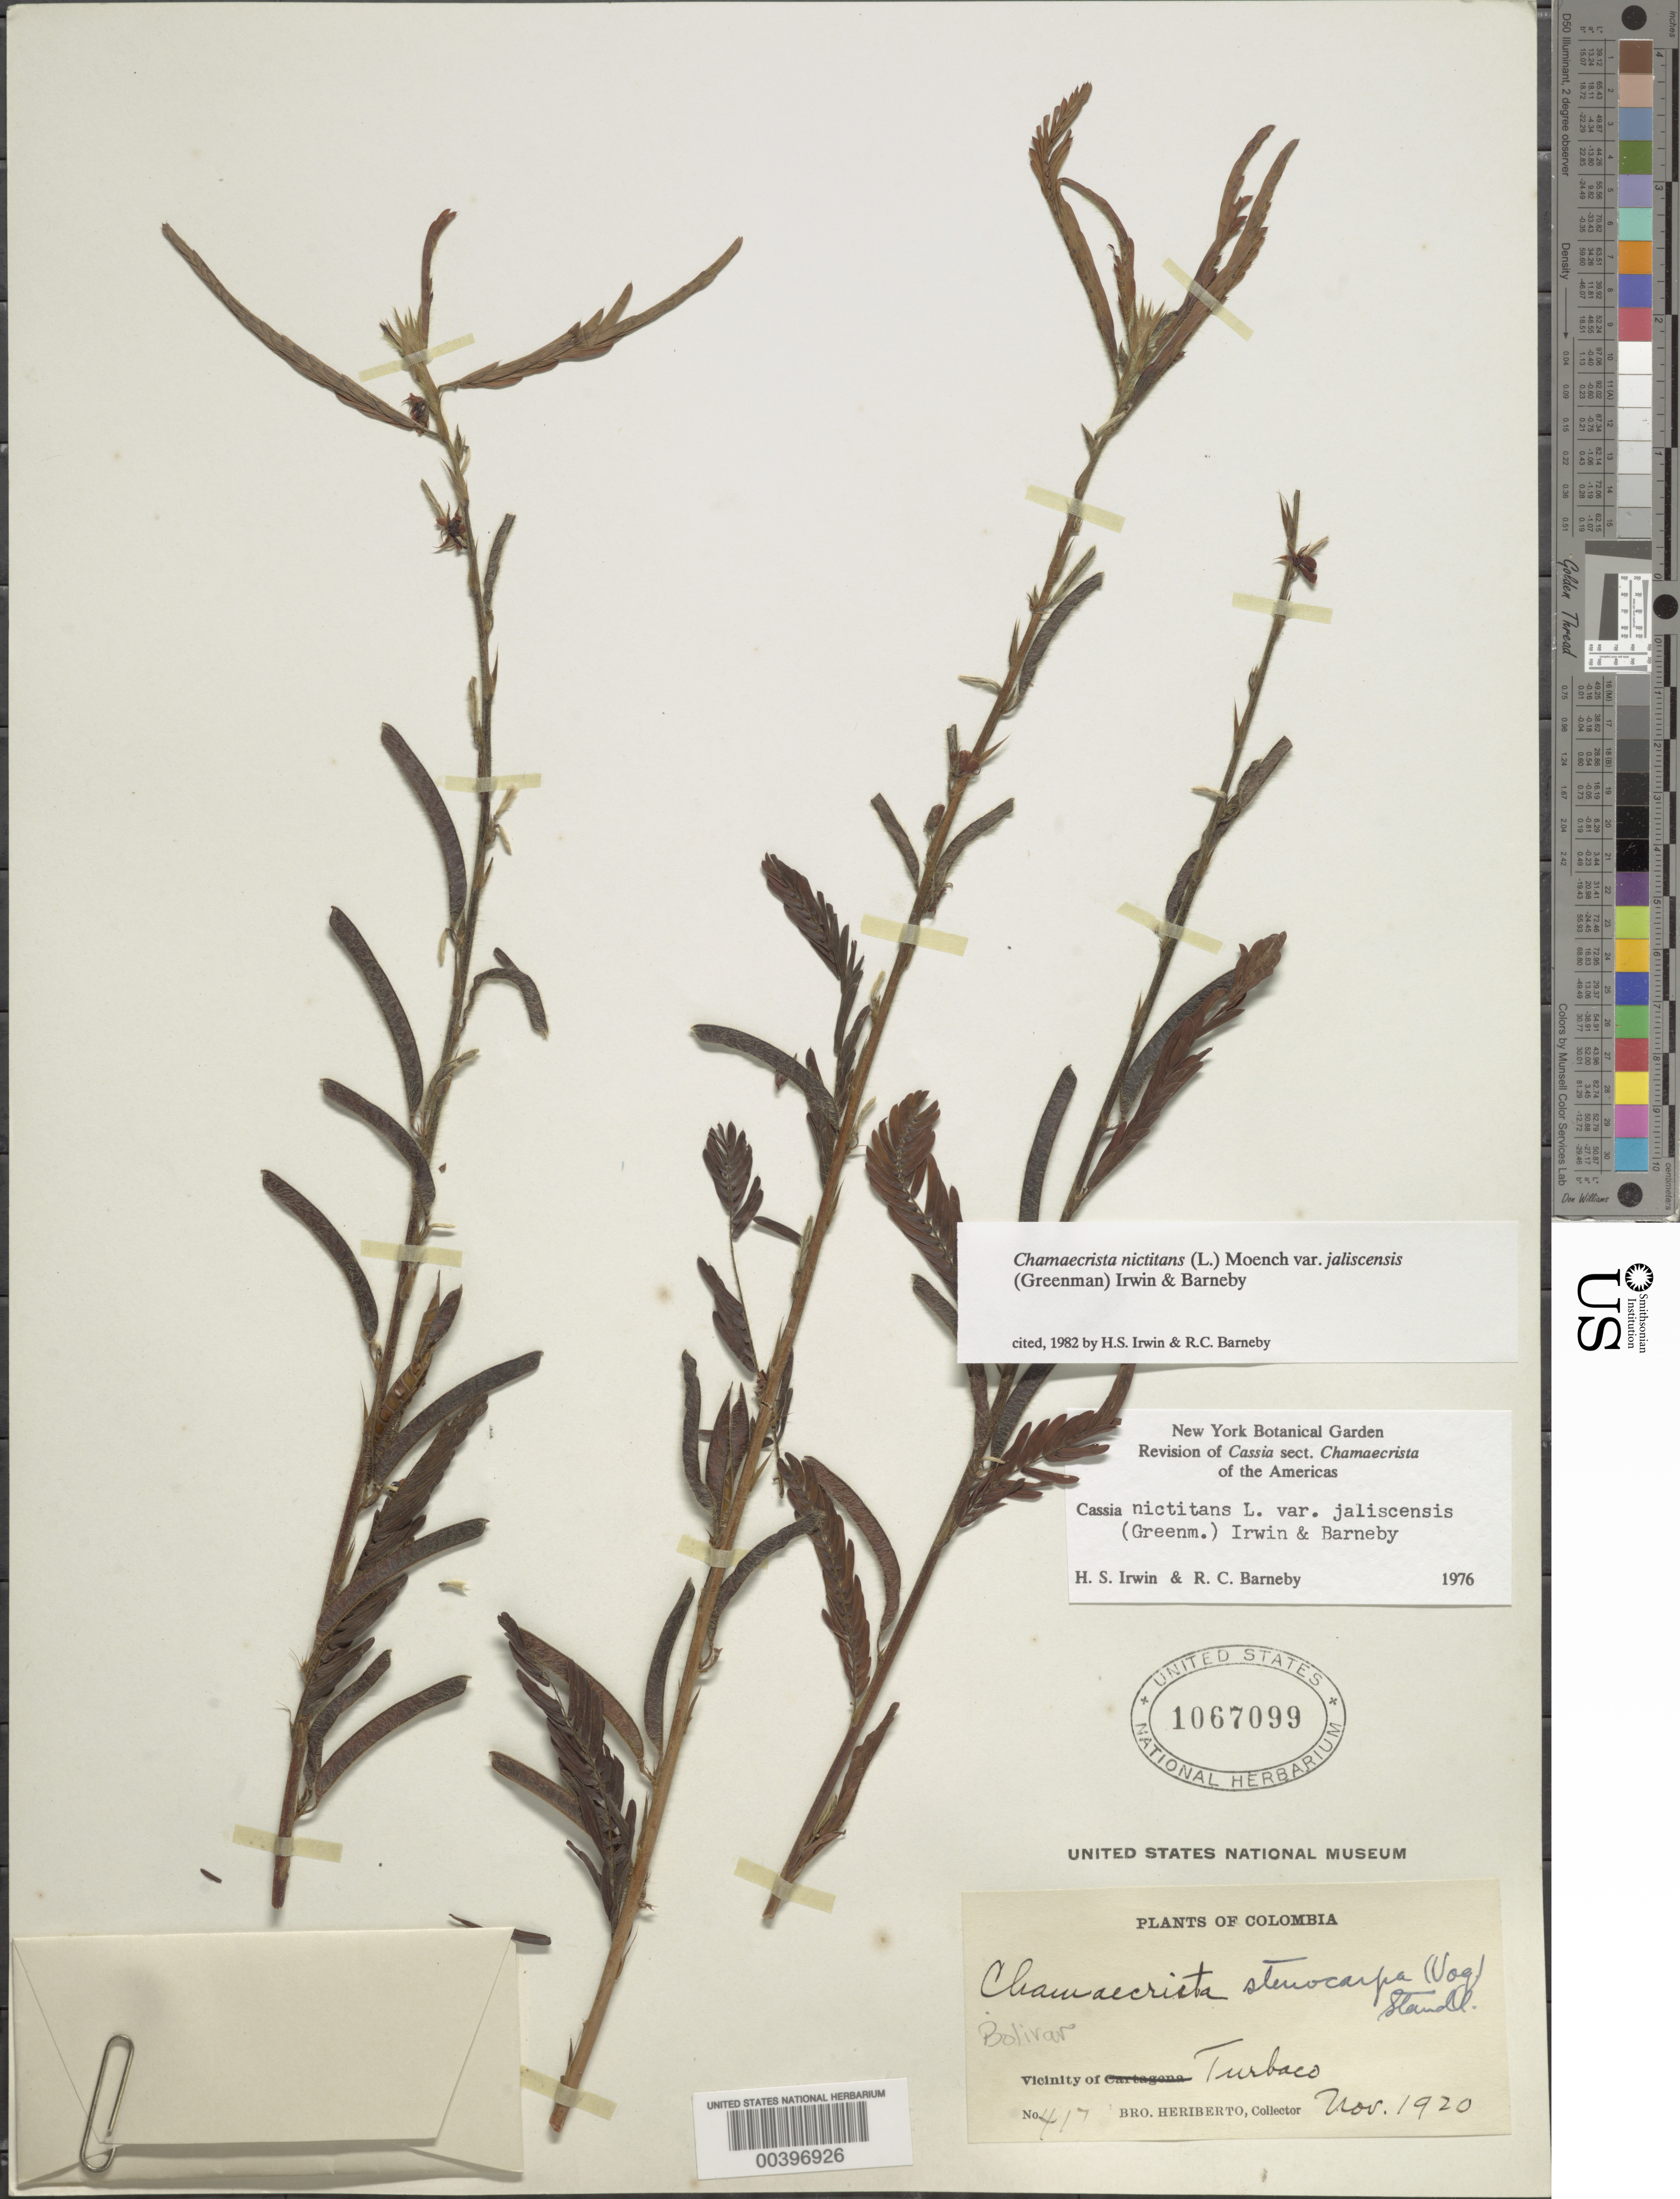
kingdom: Plantae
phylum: Tracheophyta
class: Magnoliopsida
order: Fabales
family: Fabaceae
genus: Chamaecrista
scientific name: Chamaecrista nictitans var. jaliscensis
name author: (Greenm.) H.S. Irwin & Barneby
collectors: B. Herbierto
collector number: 417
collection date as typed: Nov 1920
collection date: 1920-11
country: Colombia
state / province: Bolívar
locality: Vicinity of Turbaco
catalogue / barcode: US 1067099